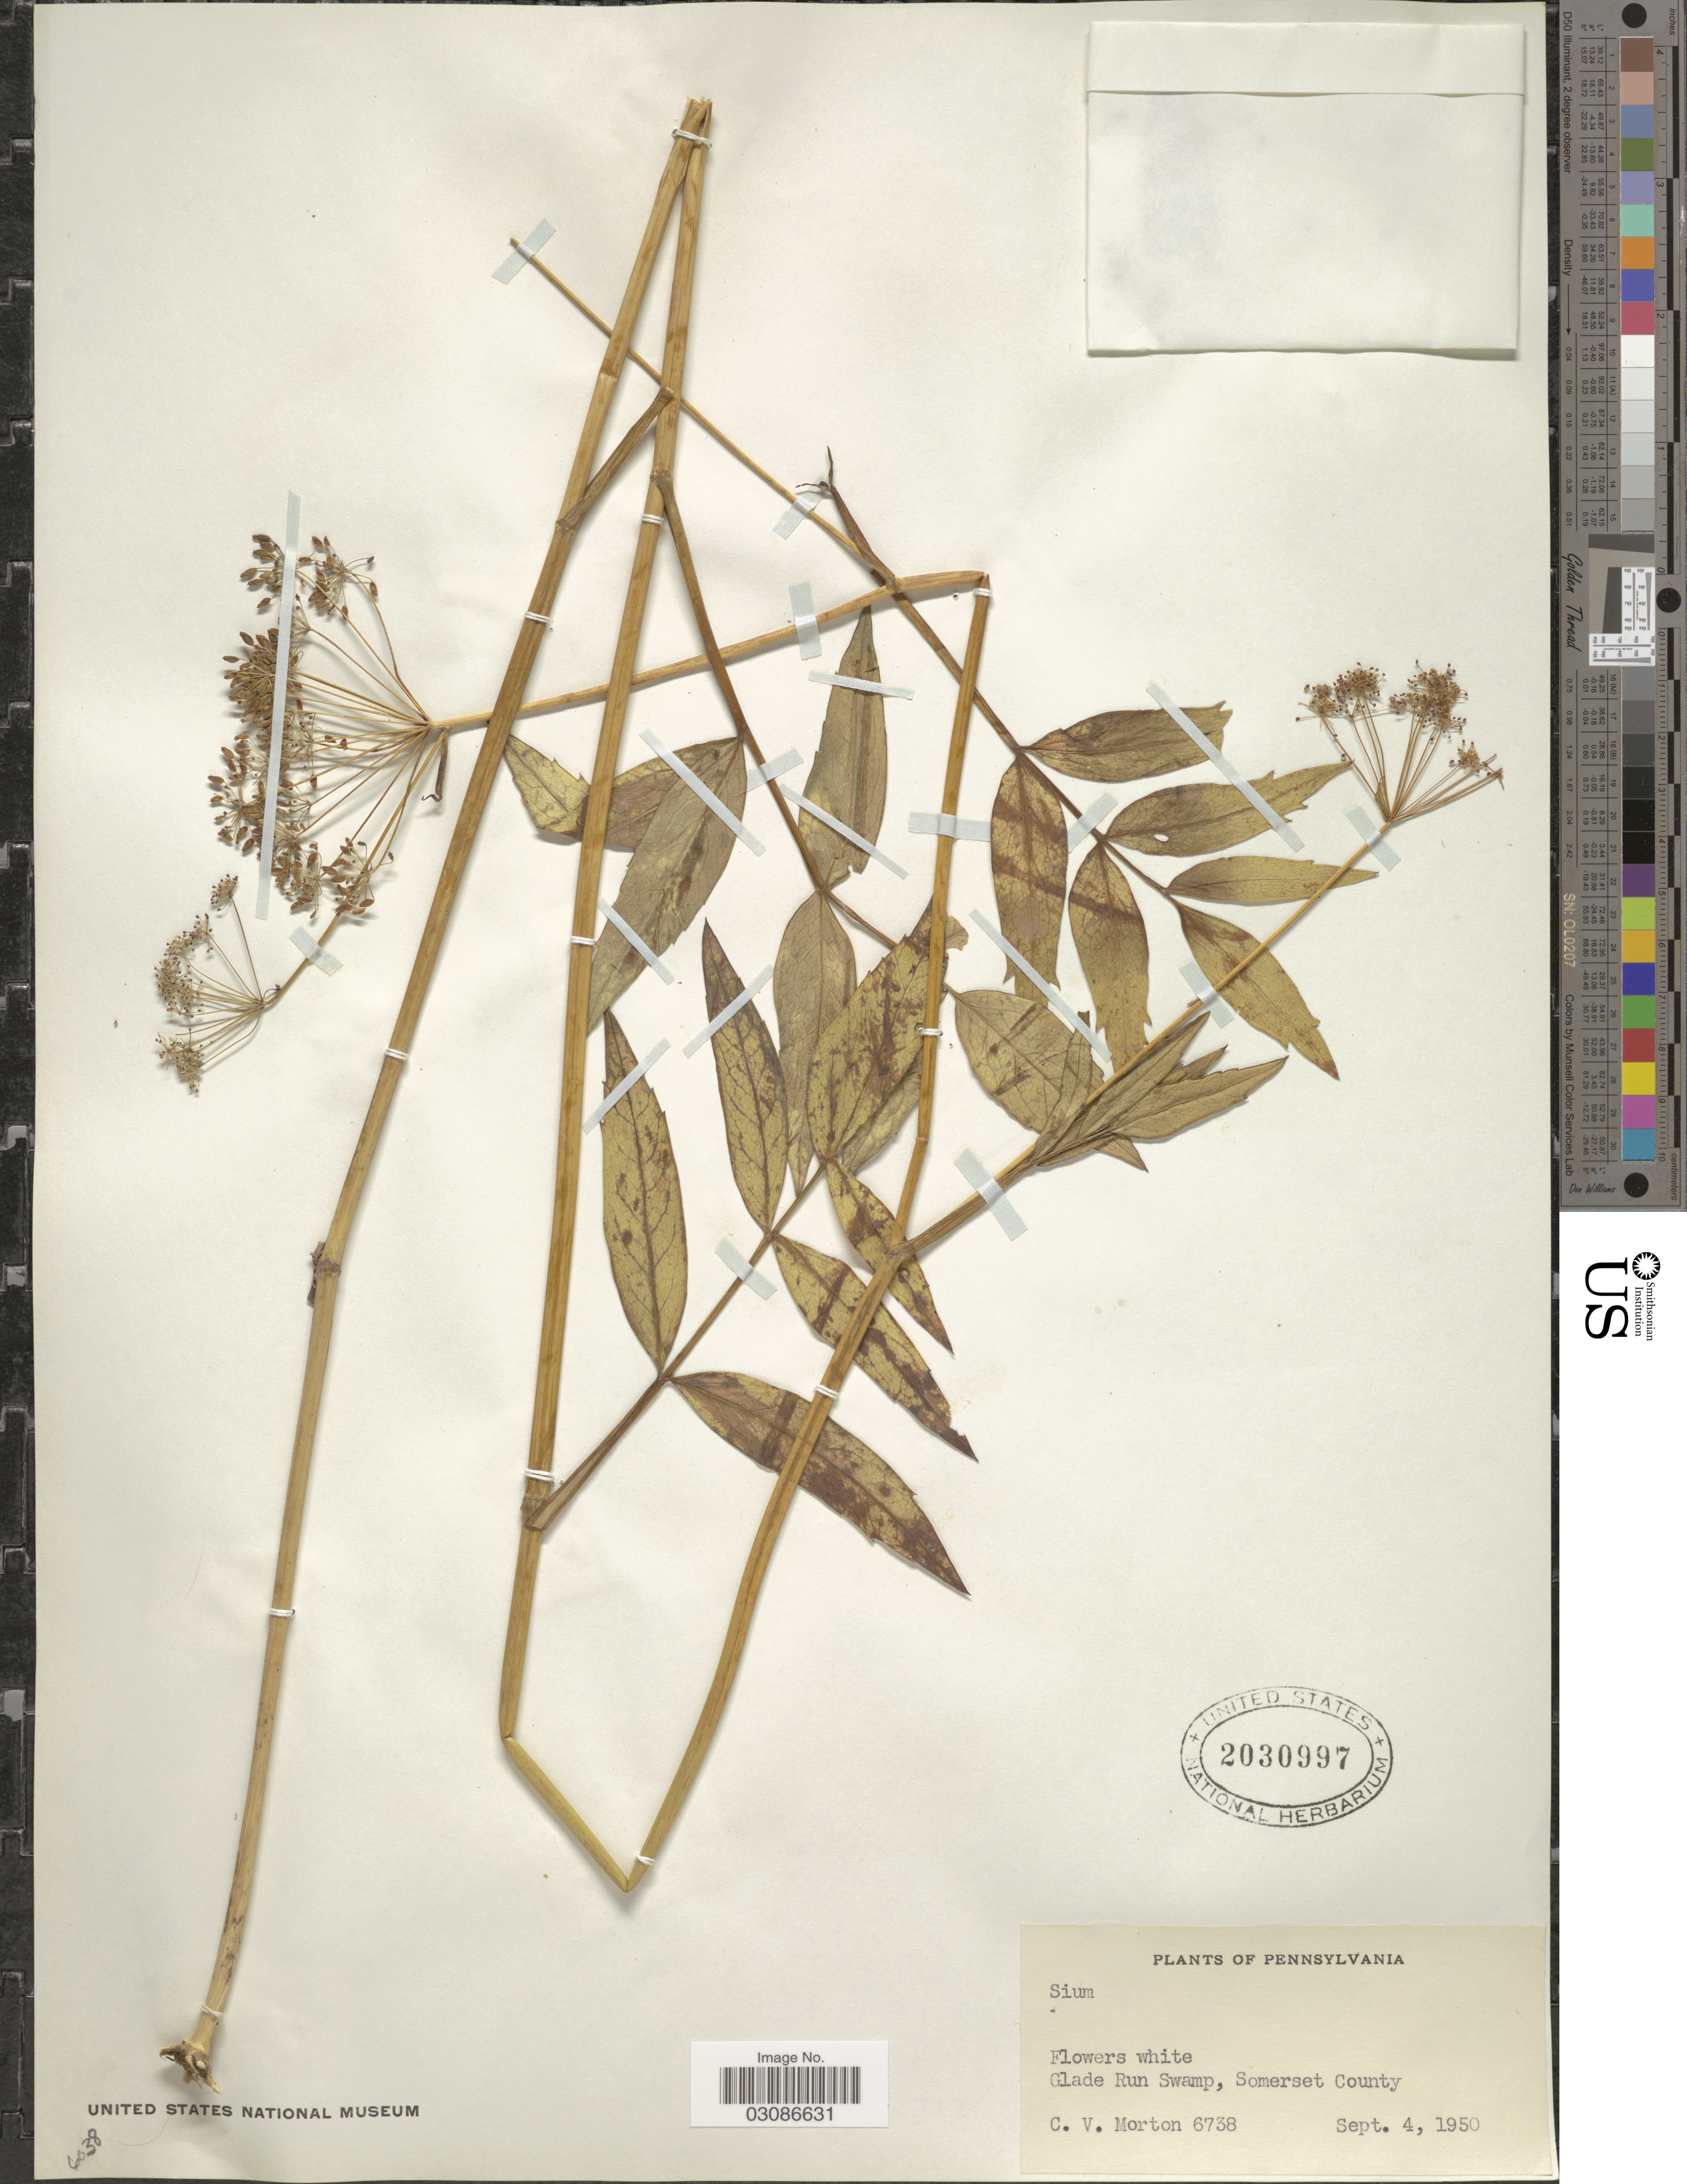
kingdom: Plantae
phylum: Tracheophyta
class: Magnoliopsida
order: Apiales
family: Apiaceae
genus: Sium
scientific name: Sium sp.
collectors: C. V. Morton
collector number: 6738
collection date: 1950-09-04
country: United States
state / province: Pennsylvania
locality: Glade Run Swamp, Somerset County.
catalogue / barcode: US 2030997